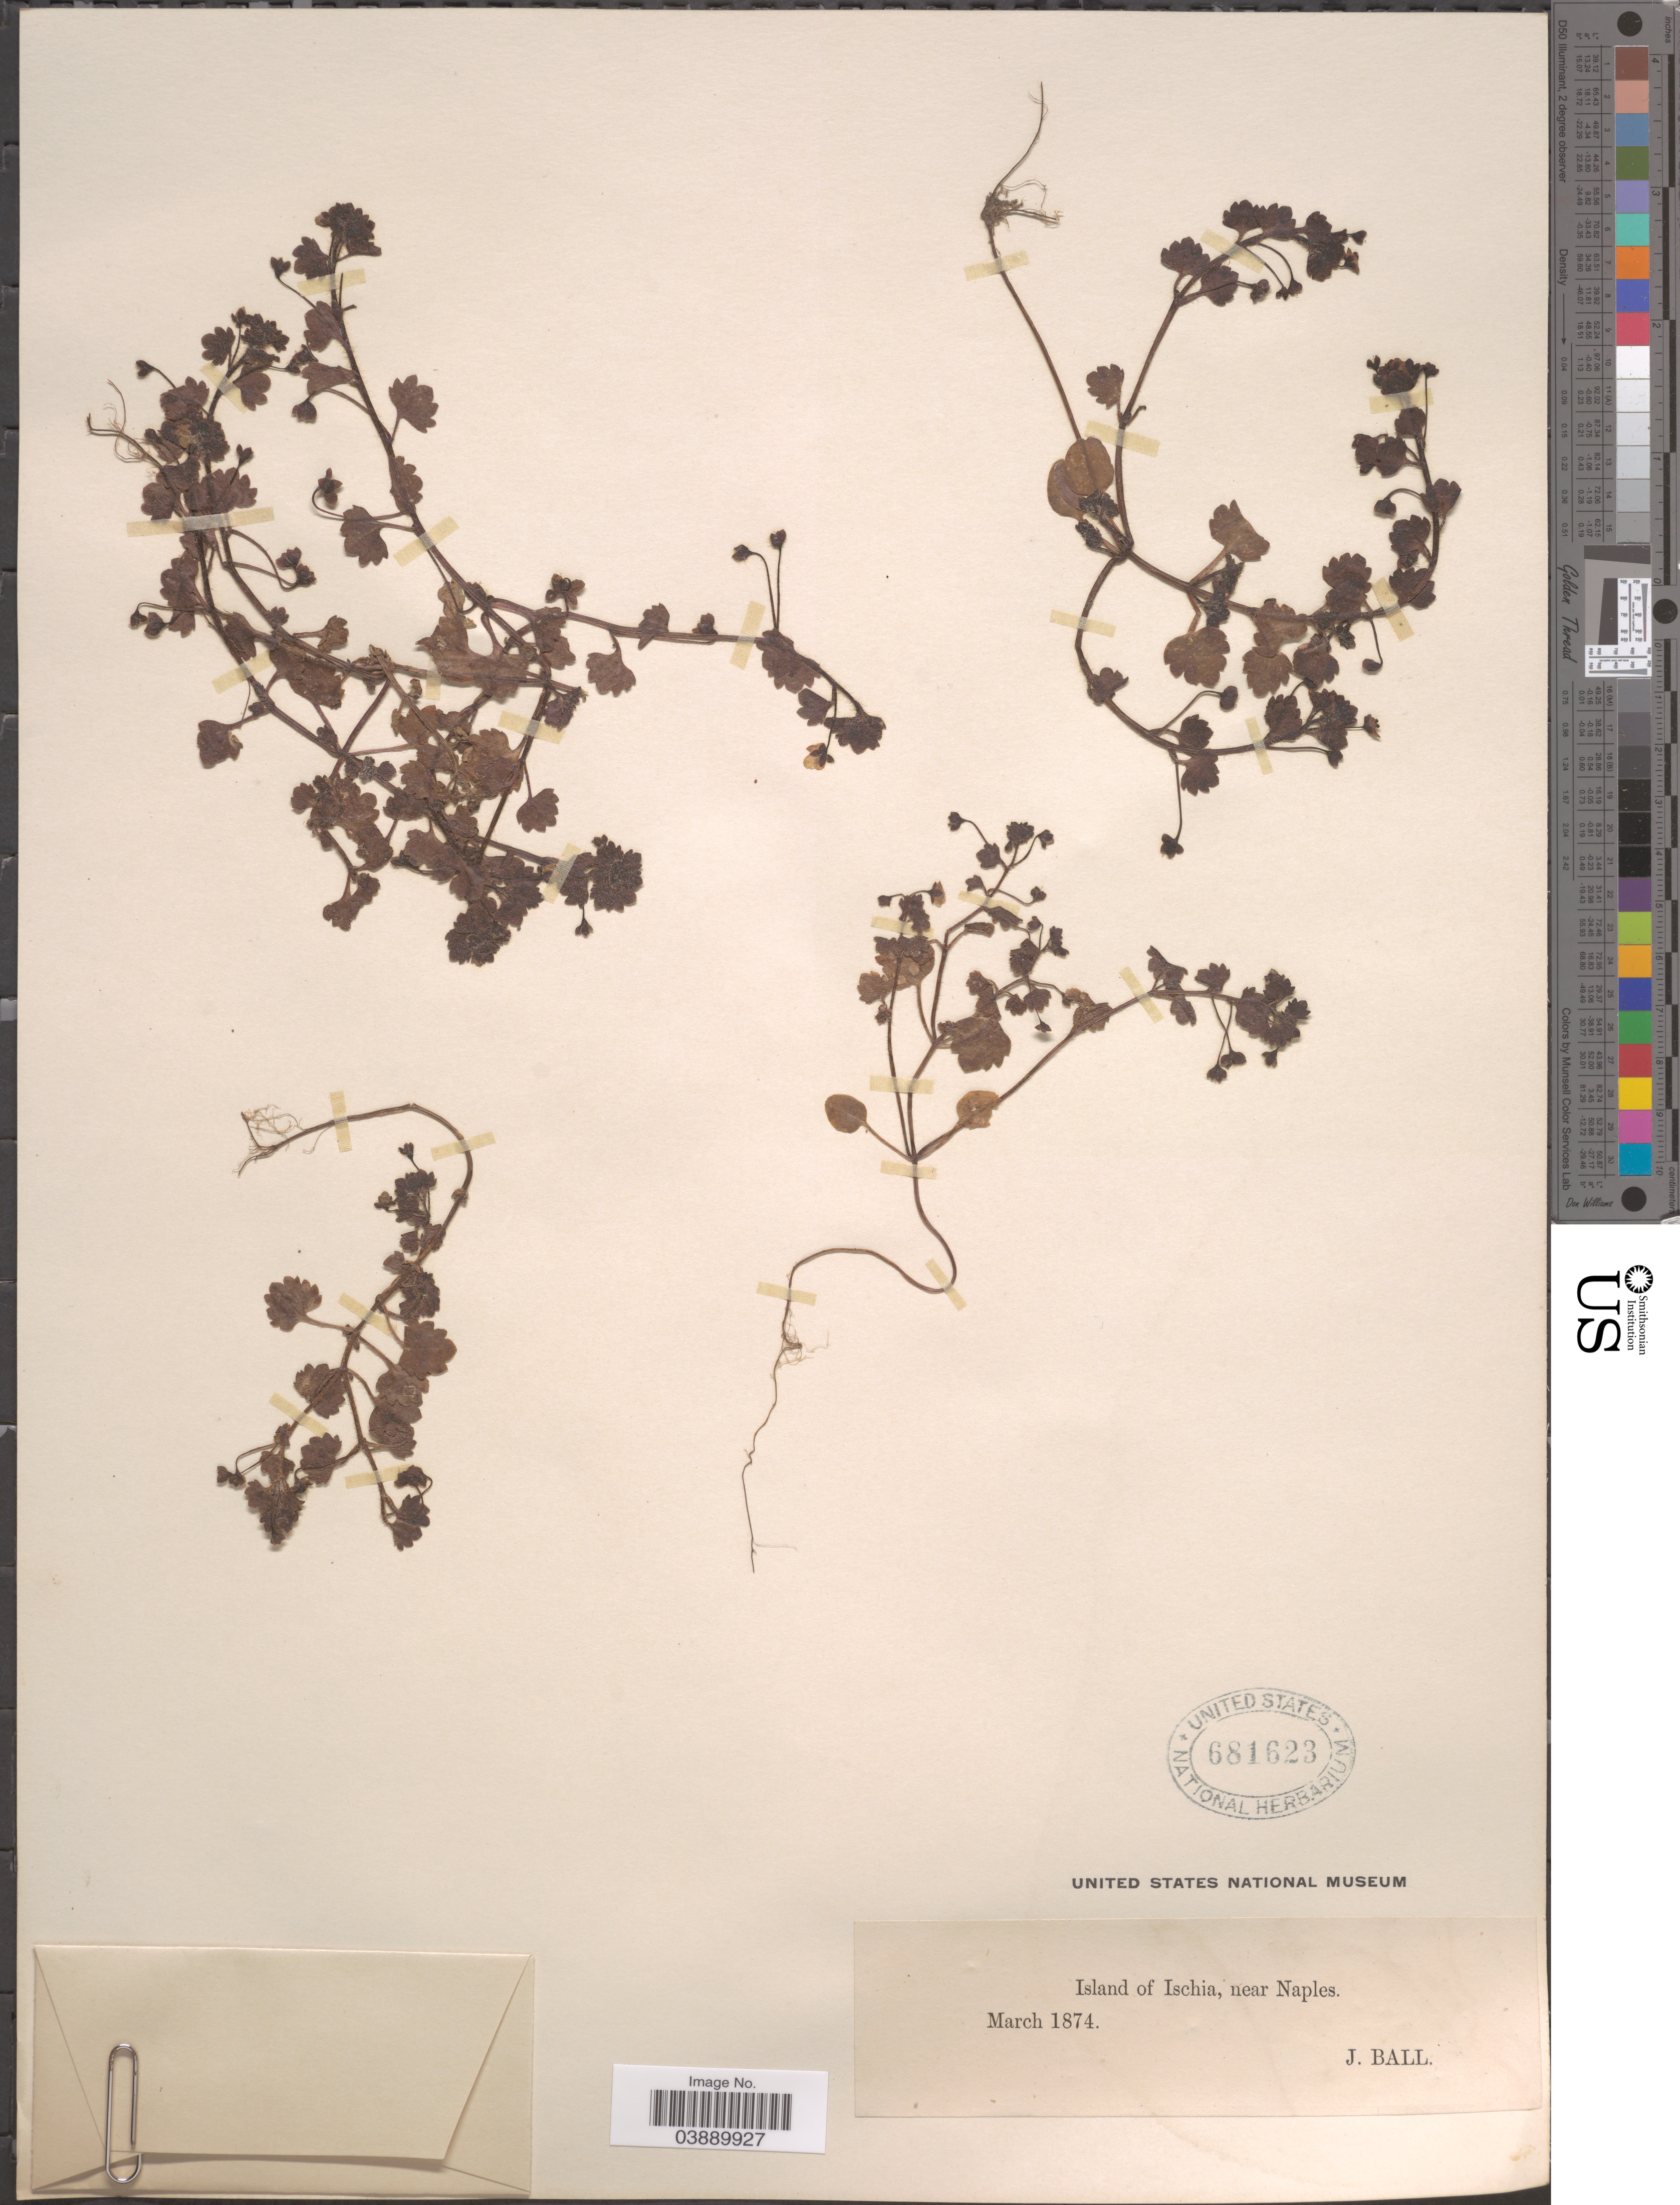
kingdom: Plantae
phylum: Tracheophyta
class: Magnoliopsida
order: Lamiales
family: Plantaginaceae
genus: Veronica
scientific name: Veronica cymbalaria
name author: M. Bodard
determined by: Albach, Dirk C.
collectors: J. Ball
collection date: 1874-03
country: Italy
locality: Island of Ischia, near Naples.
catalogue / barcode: US 681623